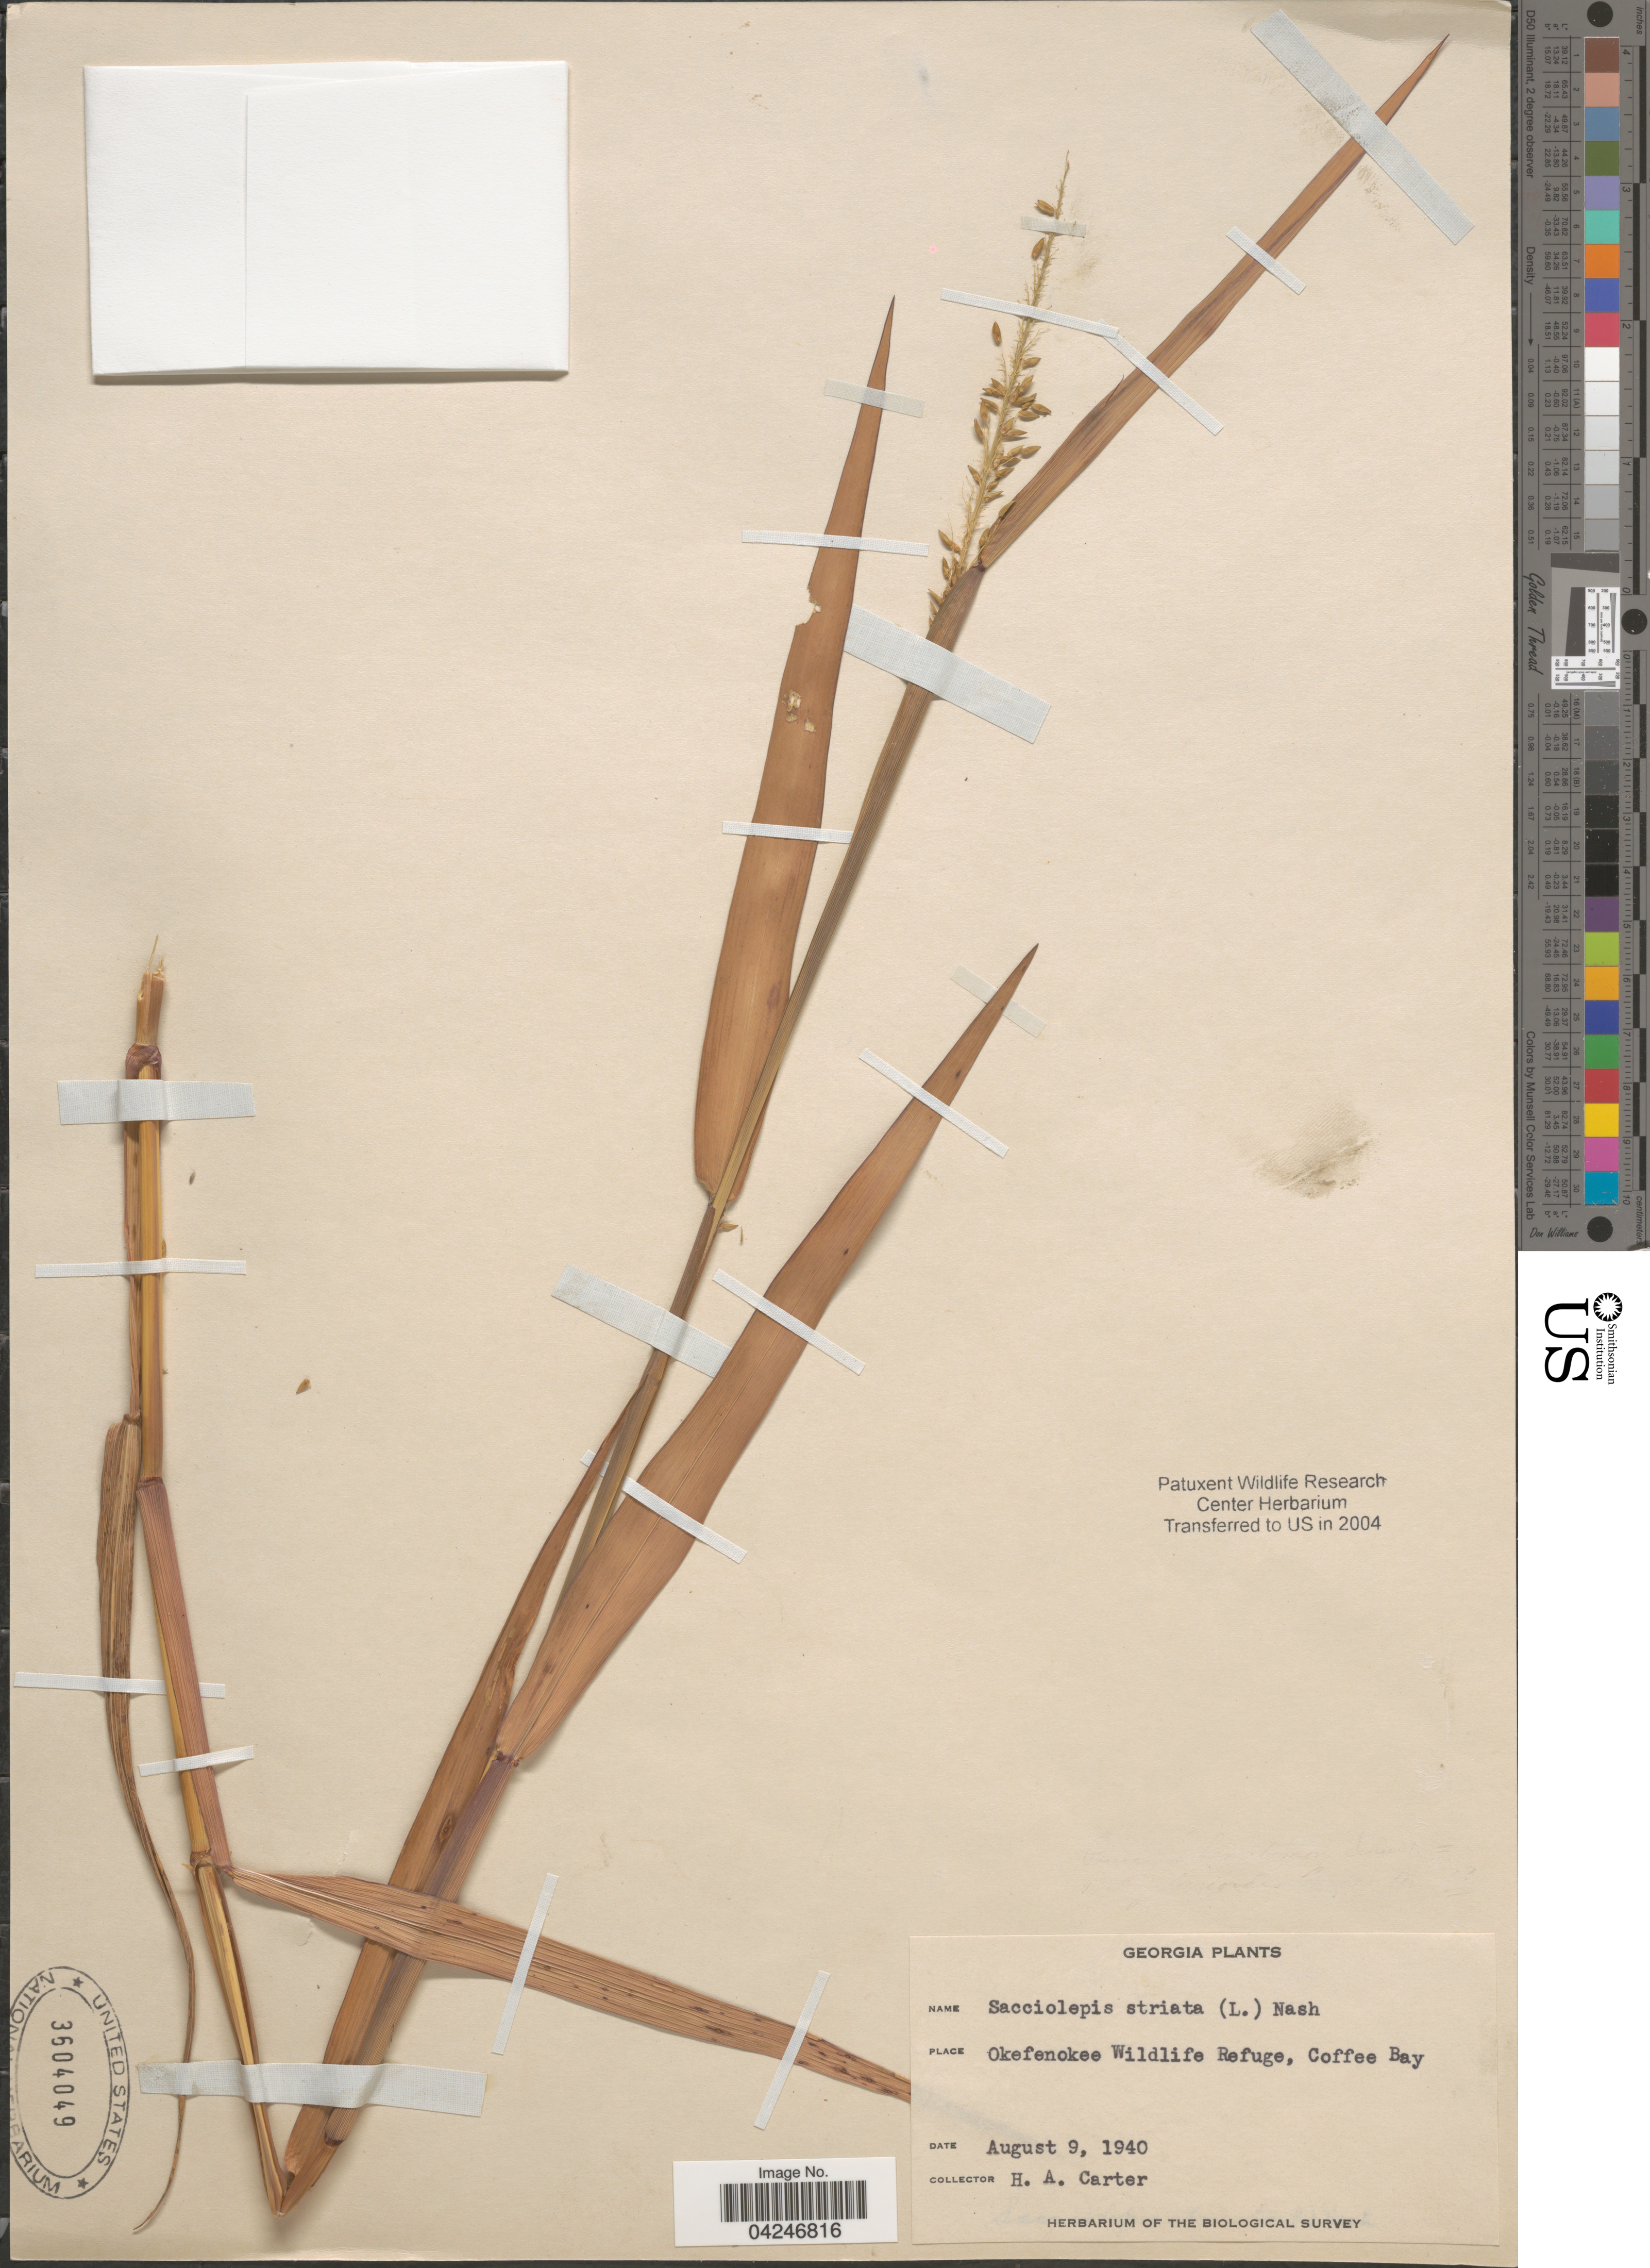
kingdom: Plantae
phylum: Tracheophyta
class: Liliopsida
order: Poales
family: Poaceae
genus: Sacciolepis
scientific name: Sacciolepis striata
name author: (L.) Nash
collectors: H. Carter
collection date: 1940-08-09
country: United States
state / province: Georgia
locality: Okefenokee Wildlife Refuge, Coffee Bay. The Biological Survey.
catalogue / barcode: US 3604049